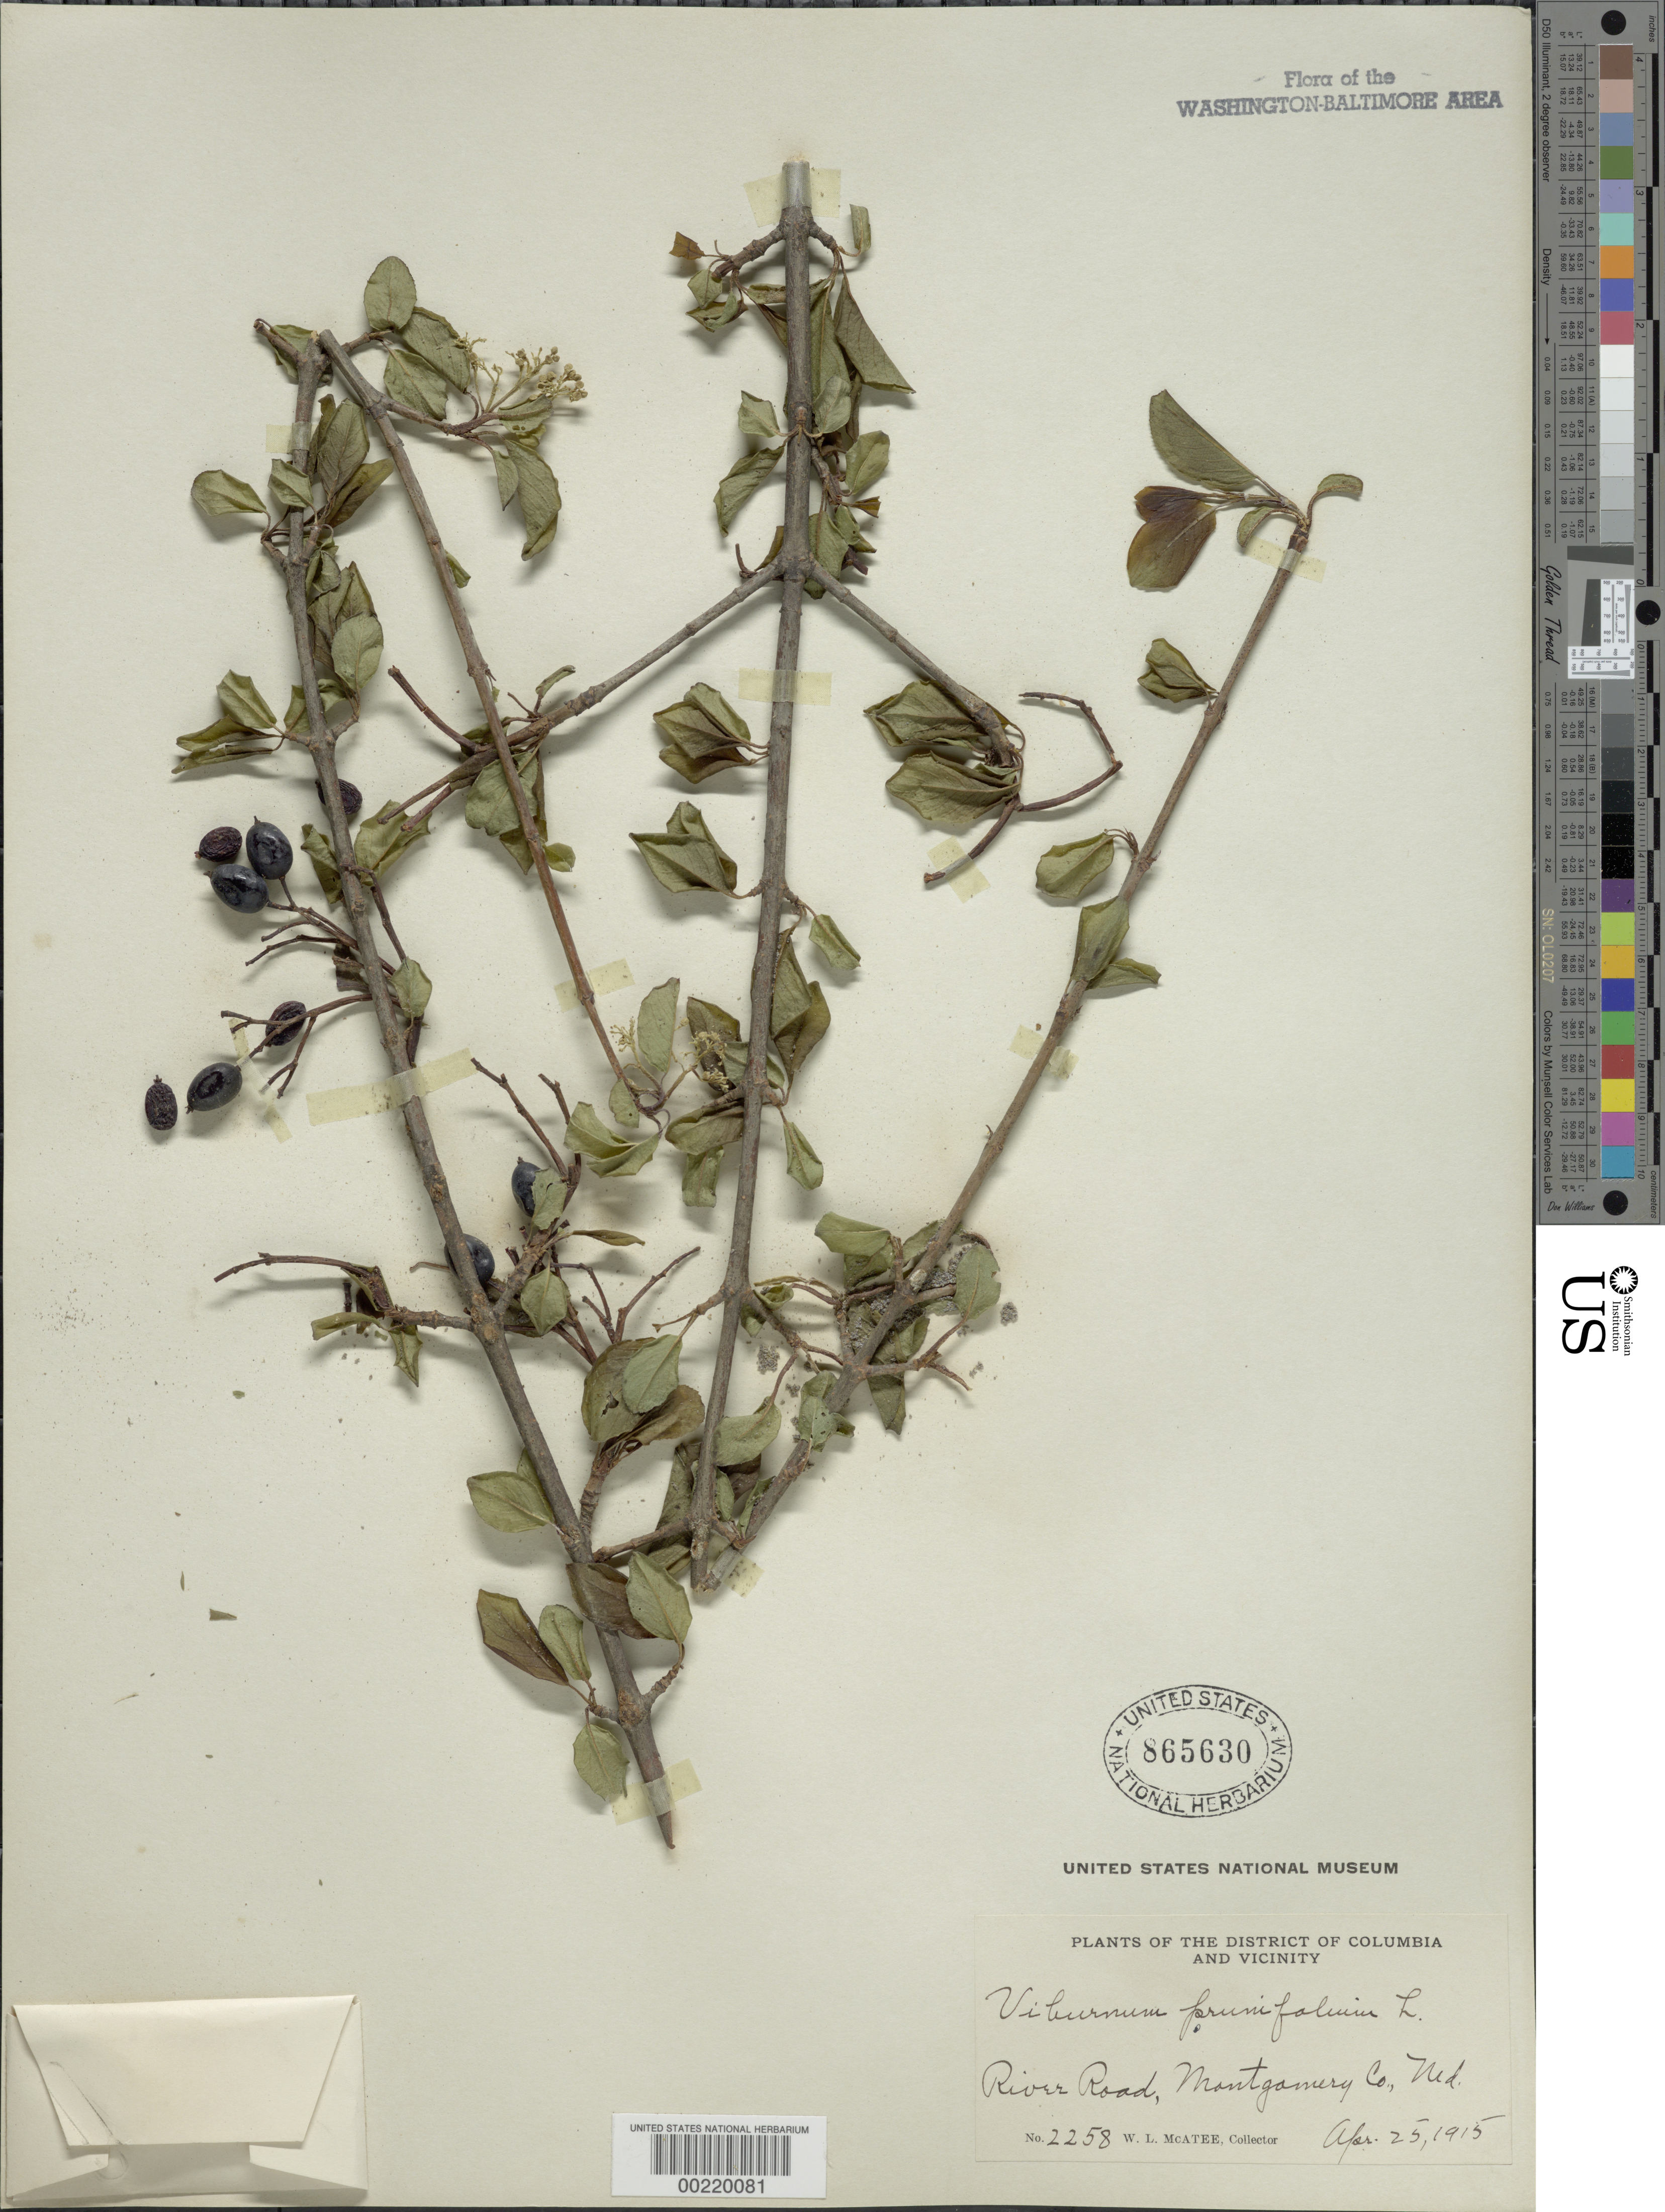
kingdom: Plantae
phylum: Tracheophyta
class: Magnoliopsida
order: Dipsacales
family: Viburnaceae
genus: Viburnum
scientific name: Viburnum prunifolium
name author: L.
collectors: W. McAtee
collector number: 2258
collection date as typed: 25 Apr 1915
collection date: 1915-04-25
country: United States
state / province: Maryland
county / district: Montgomery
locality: River Rd.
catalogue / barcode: US 865630